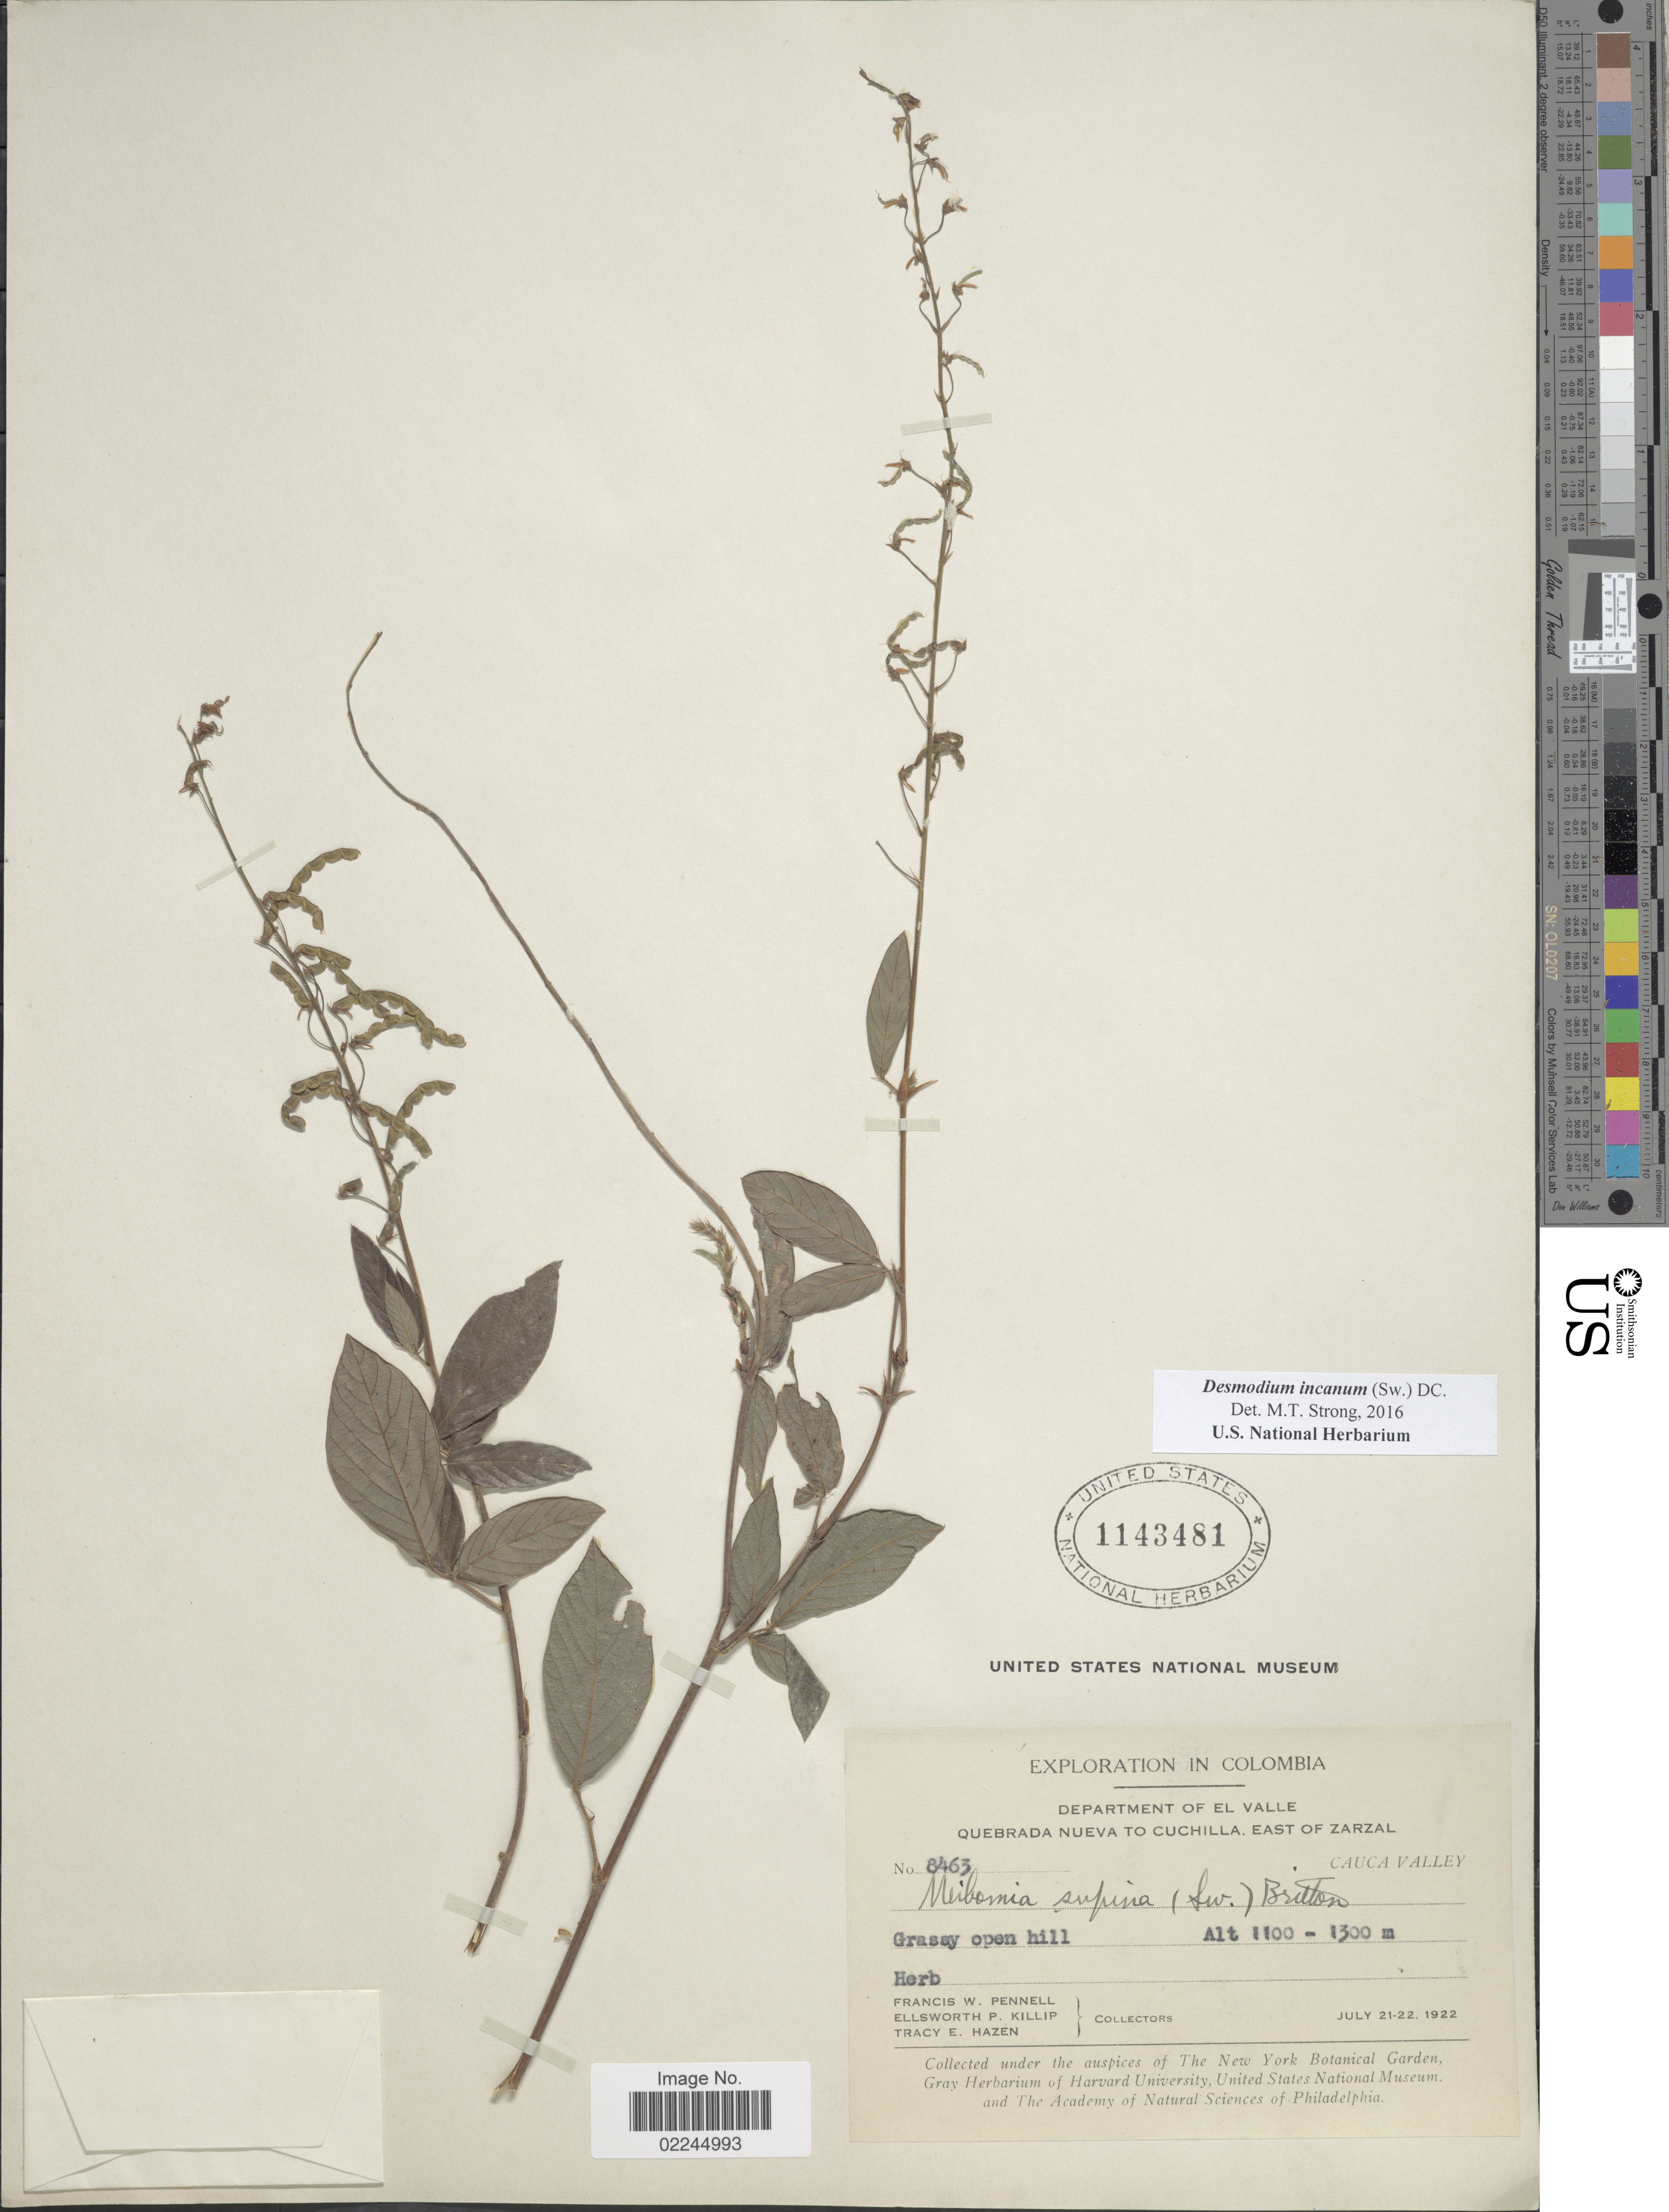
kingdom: Plantae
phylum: Tracheophyta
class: Magnoliopsida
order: Fabales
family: Fabaceae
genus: Desmodium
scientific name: Desmodium incanum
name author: (Sw.) DC.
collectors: F. W. Pennell, E. P. Killip & T. E. Hazen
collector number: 8463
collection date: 1922-07-21/1922-07-22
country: Colombia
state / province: Valle del Cauca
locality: Department of El Valle, Quebrada Nueva to Cuchilla, East of Zarzal, Cauca Valley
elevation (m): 1100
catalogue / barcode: US 1143481